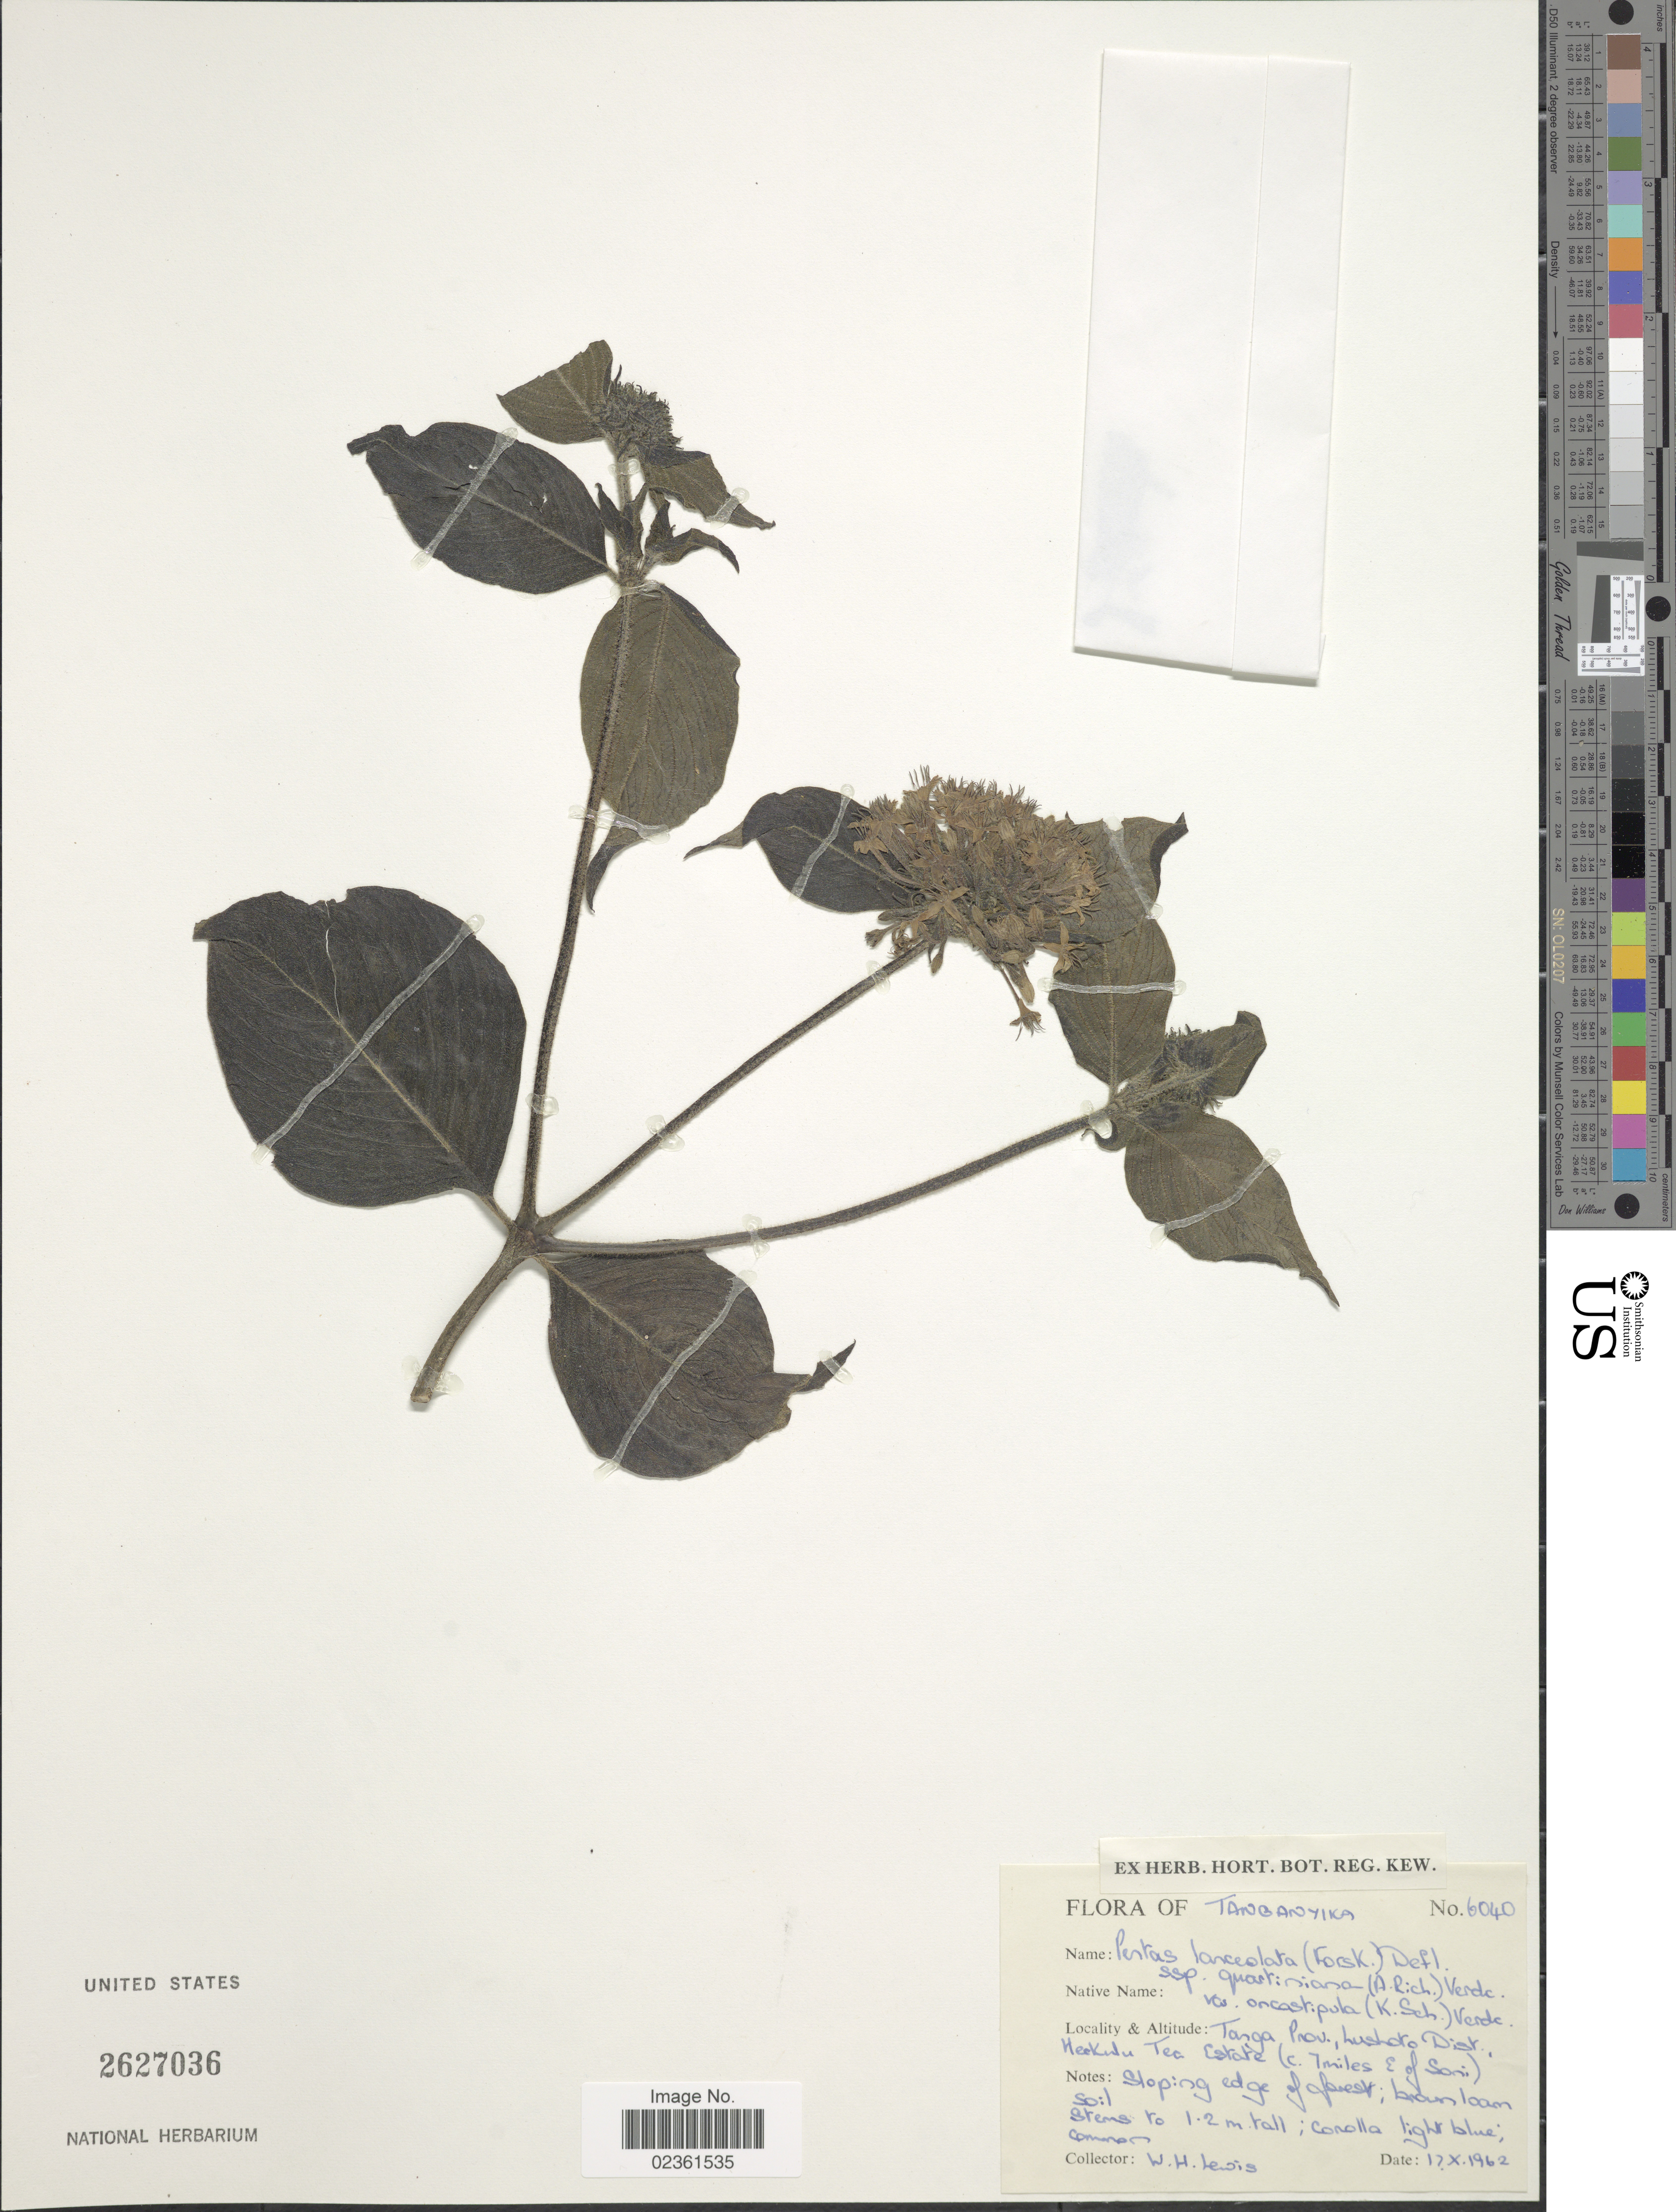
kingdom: Plantae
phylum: Tracheophyta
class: Magnoliopsida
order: Gentianales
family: Rubiaceae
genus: Pentas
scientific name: Pentas lanceolata var. oncostipula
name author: (K. Schum.) Verdc.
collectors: W. H. Lewis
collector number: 6040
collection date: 1962-10-17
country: Tanzania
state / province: Tanga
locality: Tanganyika, Lushoto Dist. Herkulu Tec. Estate (c. 7 miles E. of Soni), sloping edge of forest.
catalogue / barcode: US 2627036